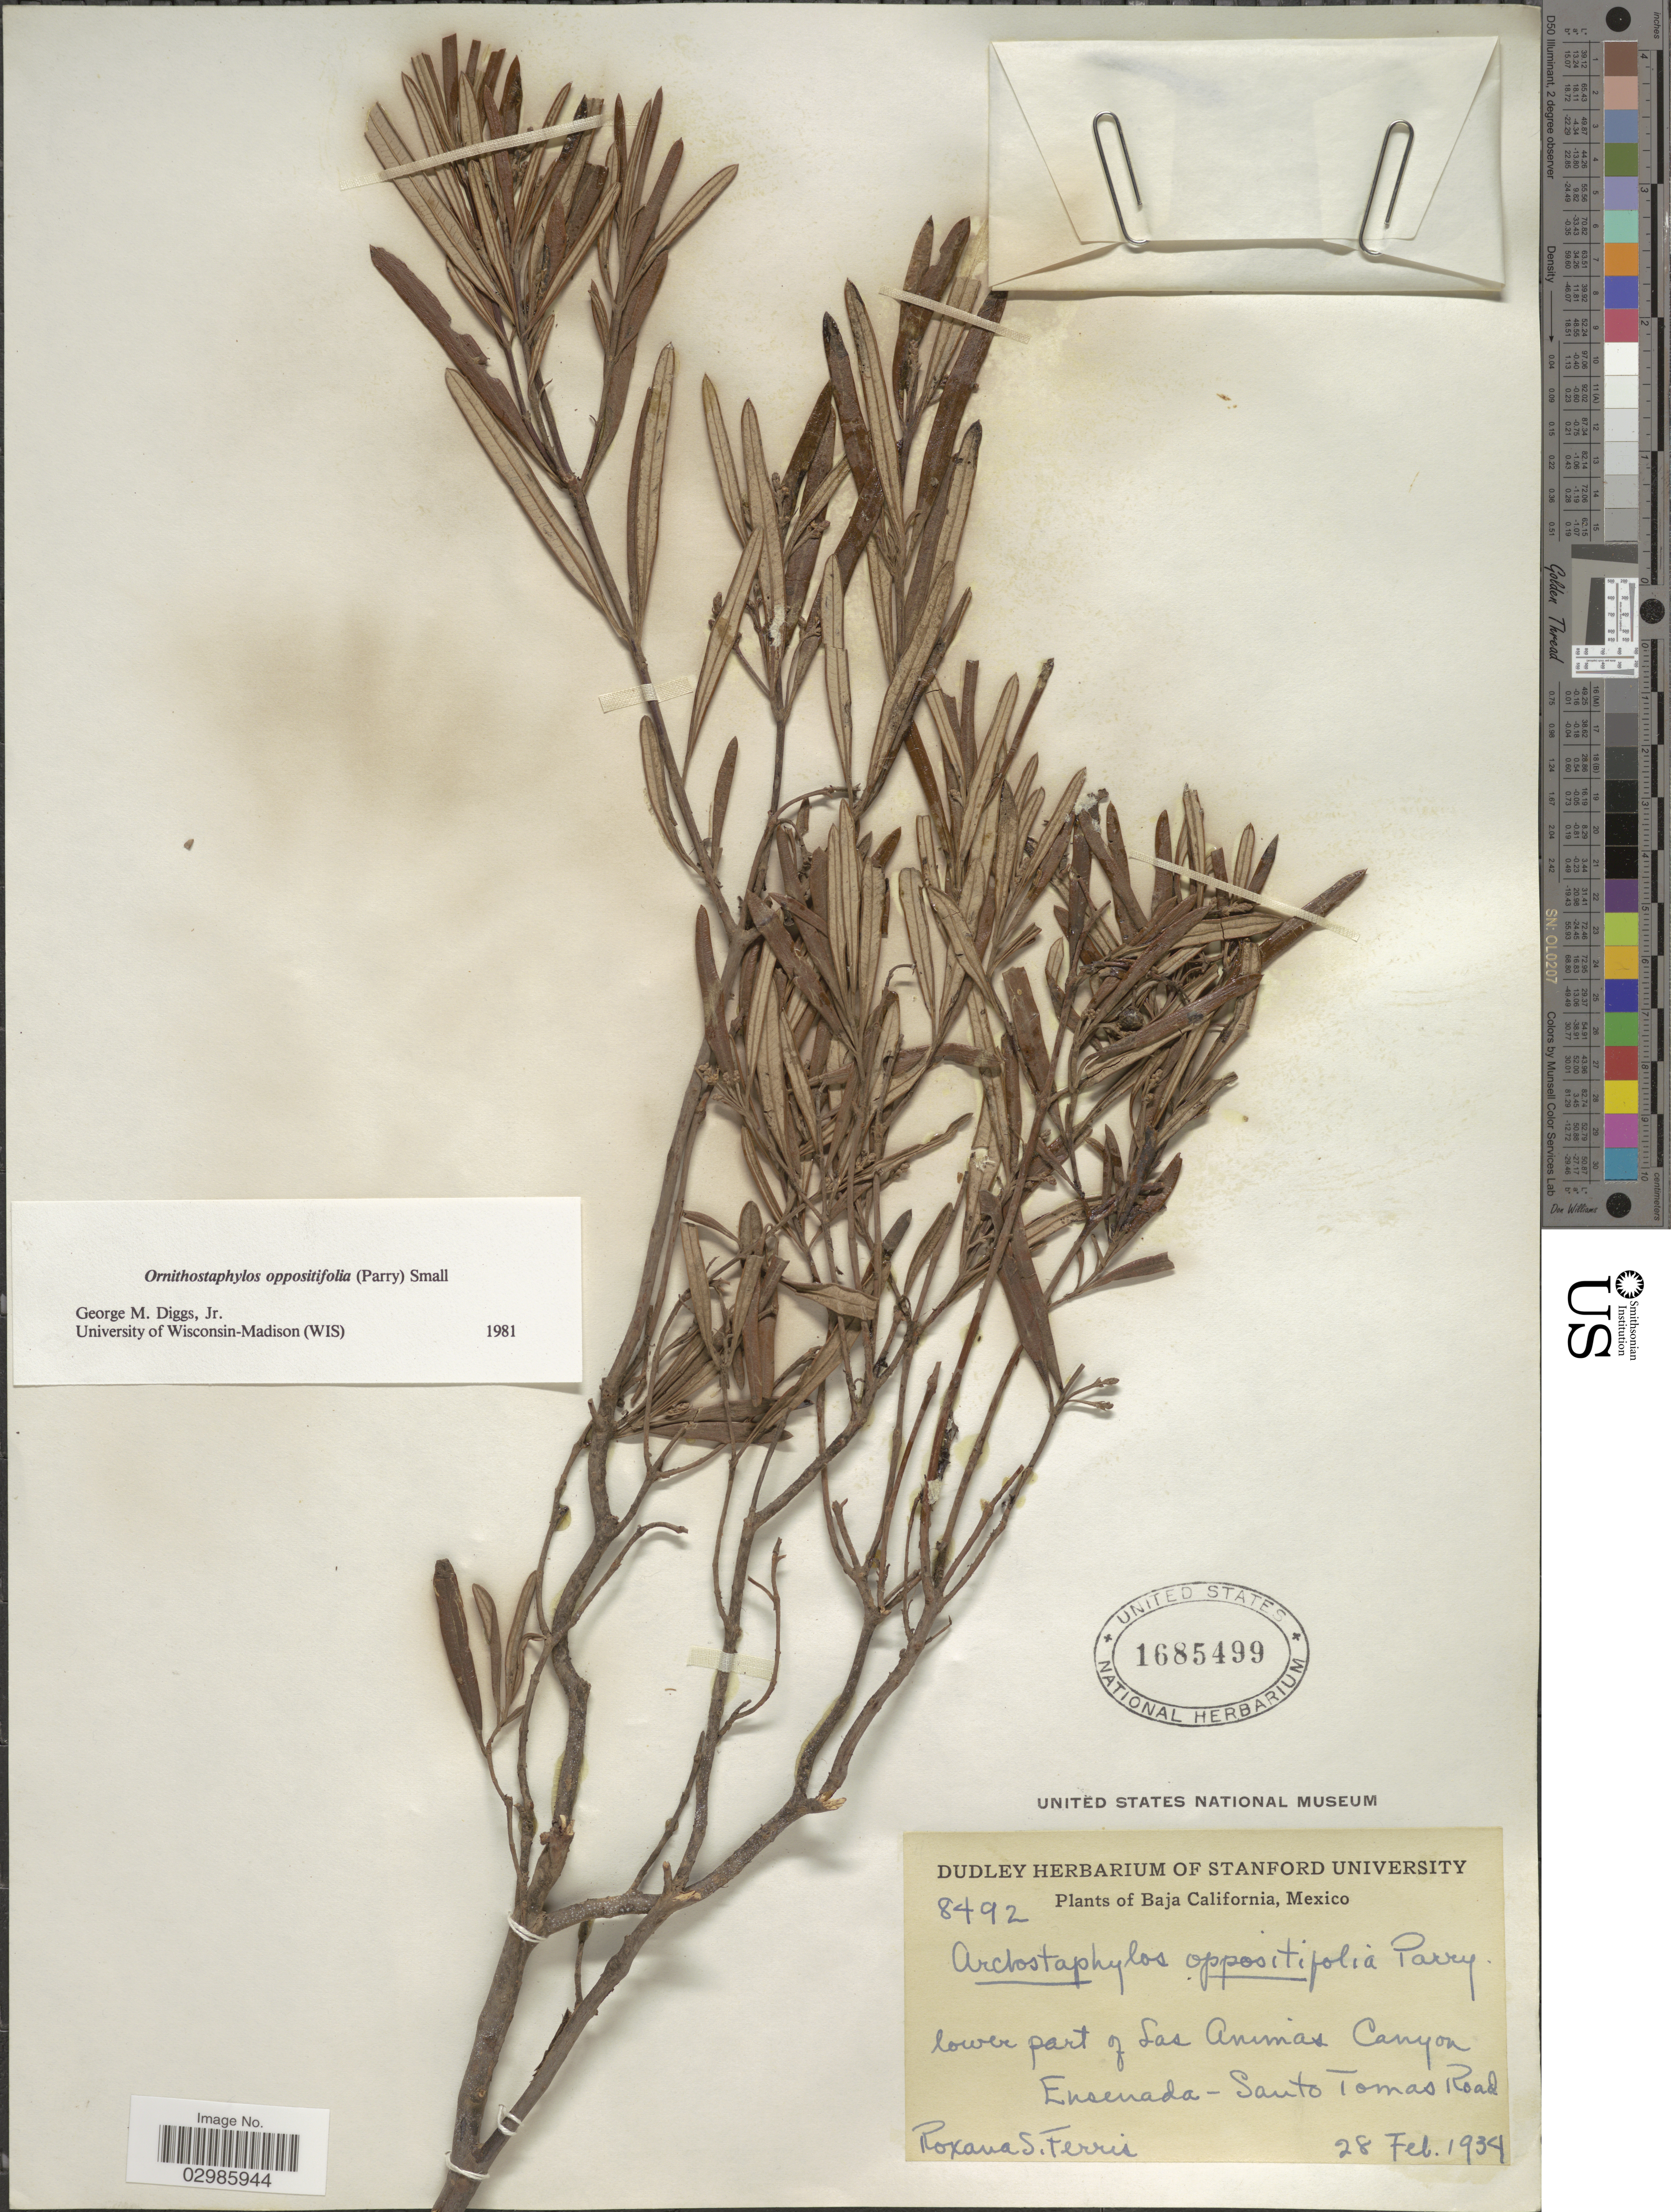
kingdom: Plantae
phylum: Tracheophyta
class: Magnoliopsida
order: Ericales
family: Ericaceae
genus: Ornithostaphylos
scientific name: Ornithostaphylos oppositifolia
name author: (Parry) Small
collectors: R. S. Ferris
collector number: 8492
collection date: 1934-02-28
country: Mexico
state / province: Baja California Norte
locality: Lower part of Las Animas Canyon Ensenada - Santo Tomas Road.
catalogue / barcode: US 1685499